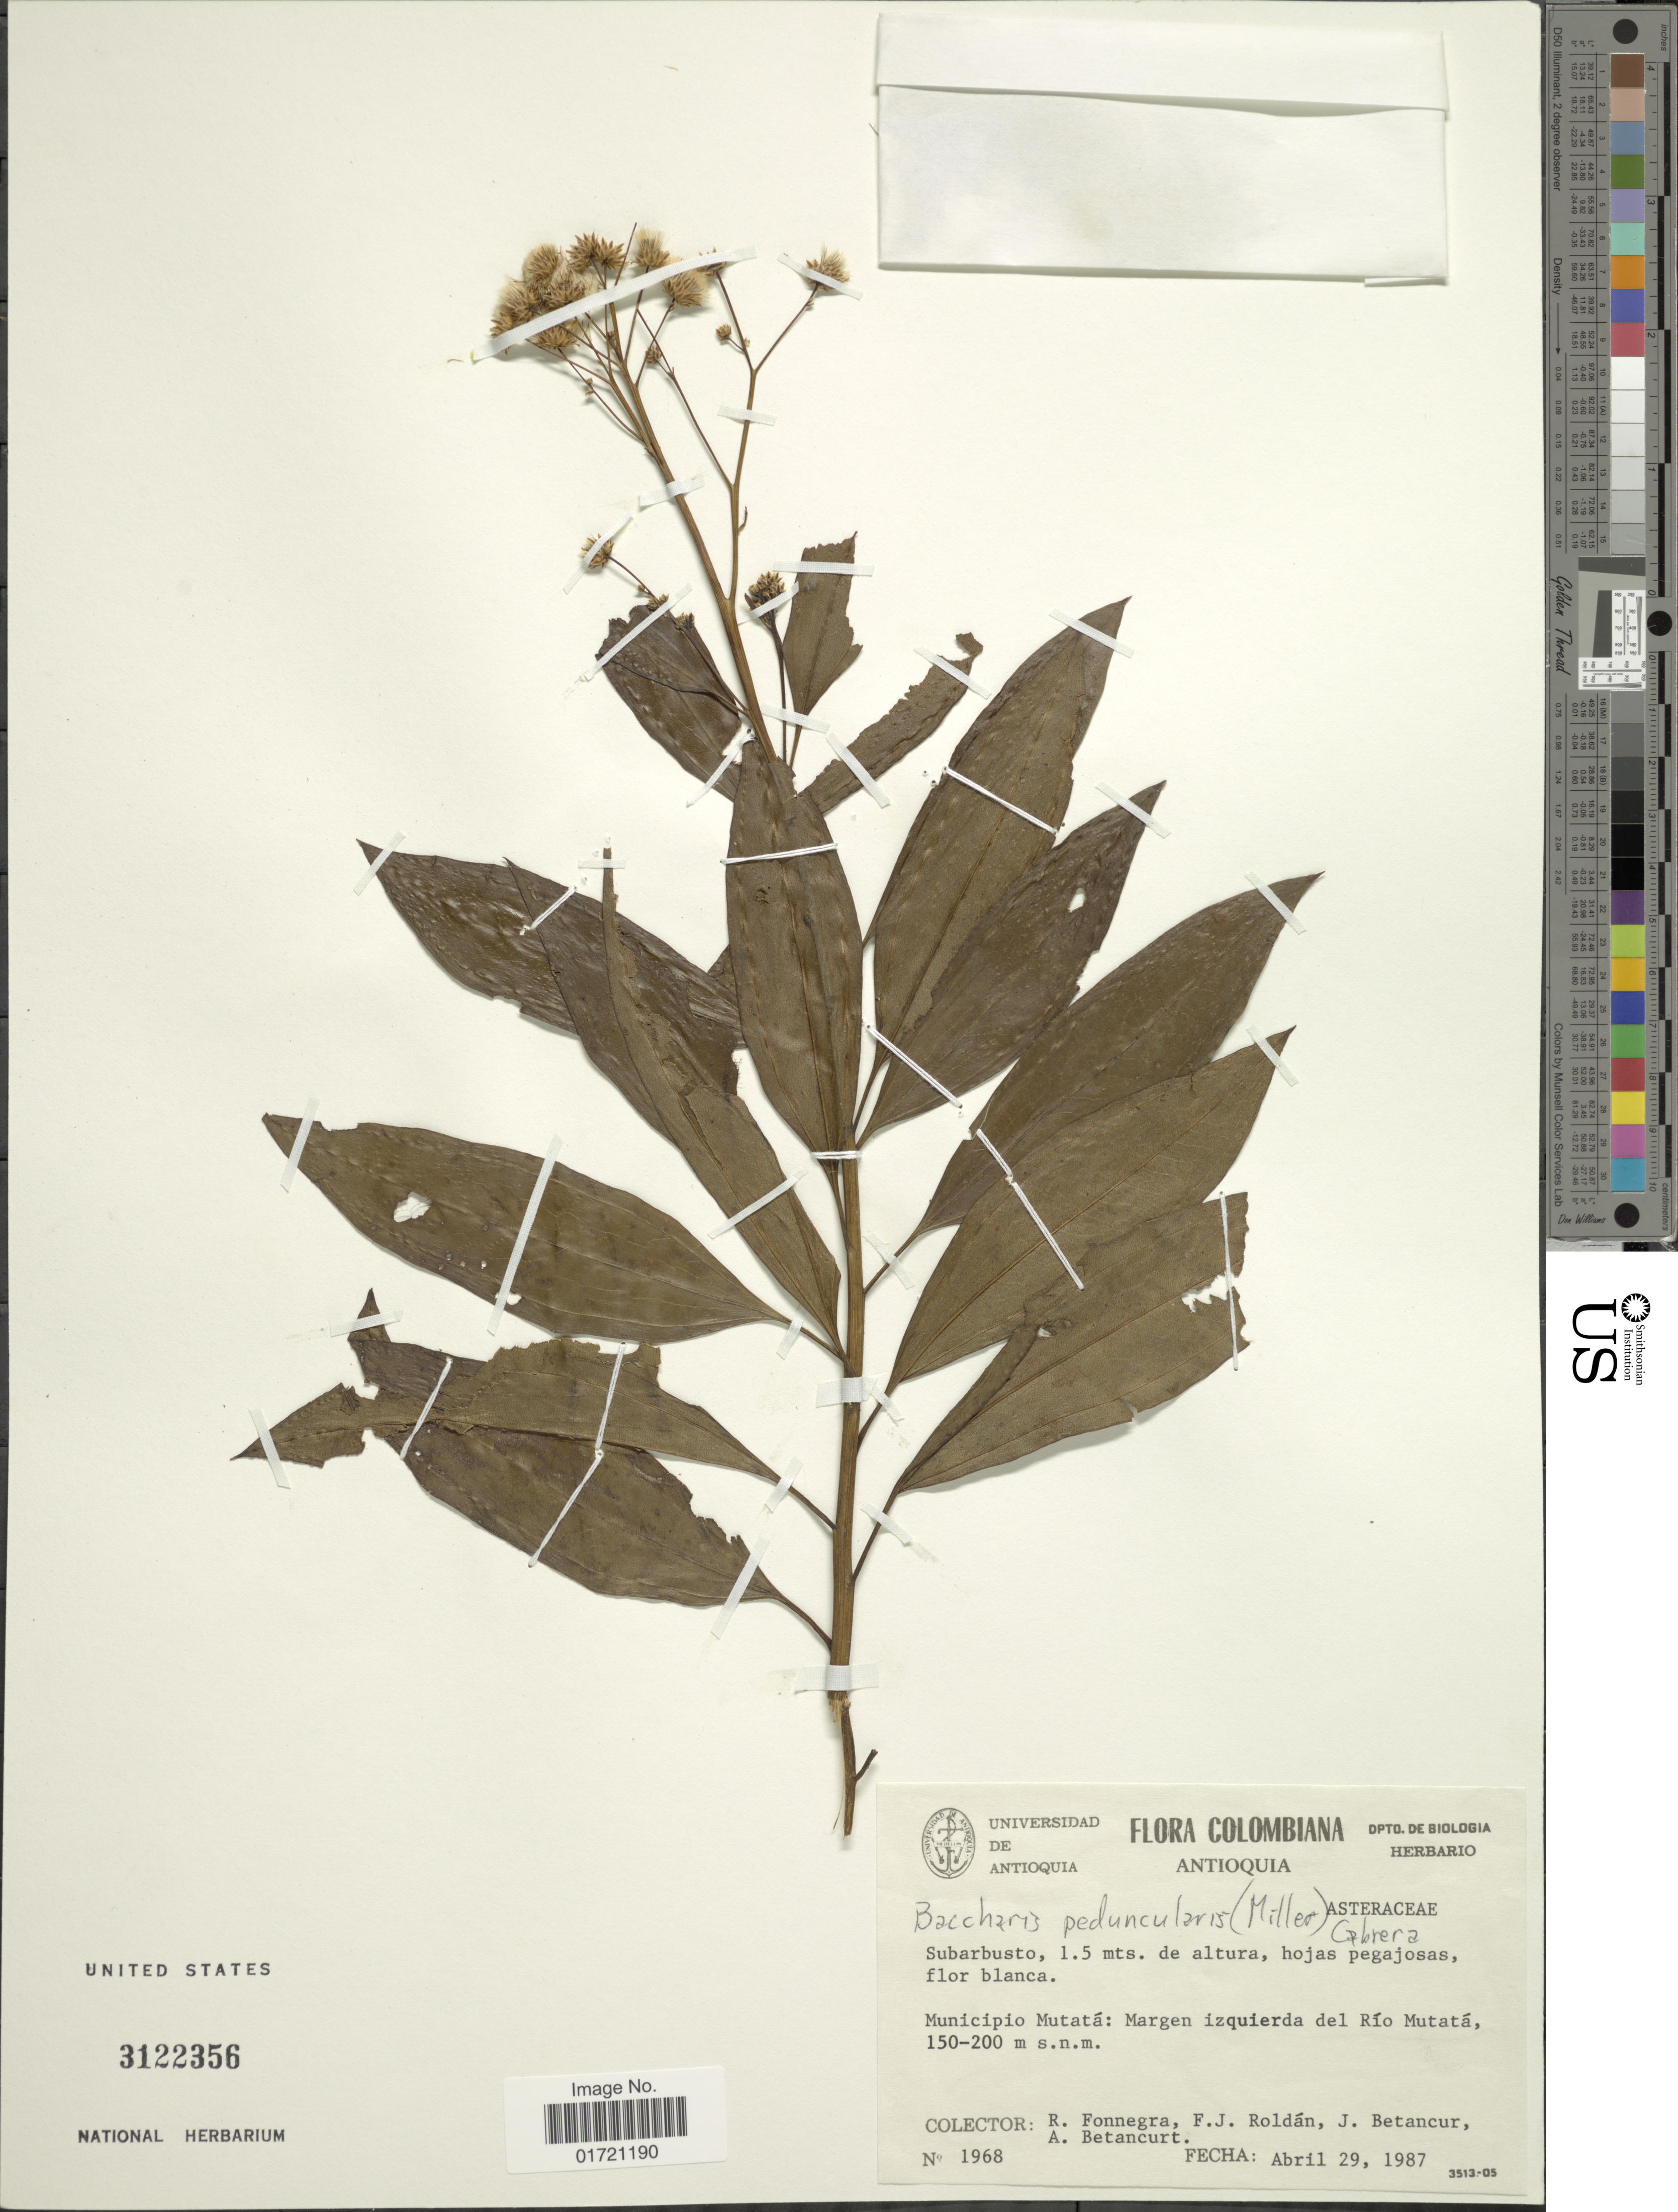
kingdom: Plantae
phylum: Tracheophyta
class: Magnoliopsida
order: Asterales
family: Asteraceae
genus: Baccharis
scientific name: Baccharis pedunculata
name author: (Mill.) Cabrera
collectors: R. Fonnegra G., F. J. Roldán, J. Betancur & A. Betancur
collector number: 1968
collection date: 1987-04-29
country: Colombia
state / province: Antioquia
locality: Municipio Mutatá: Margen izquierda del Río Mutatá.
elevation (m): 150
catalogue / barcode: US 3122356